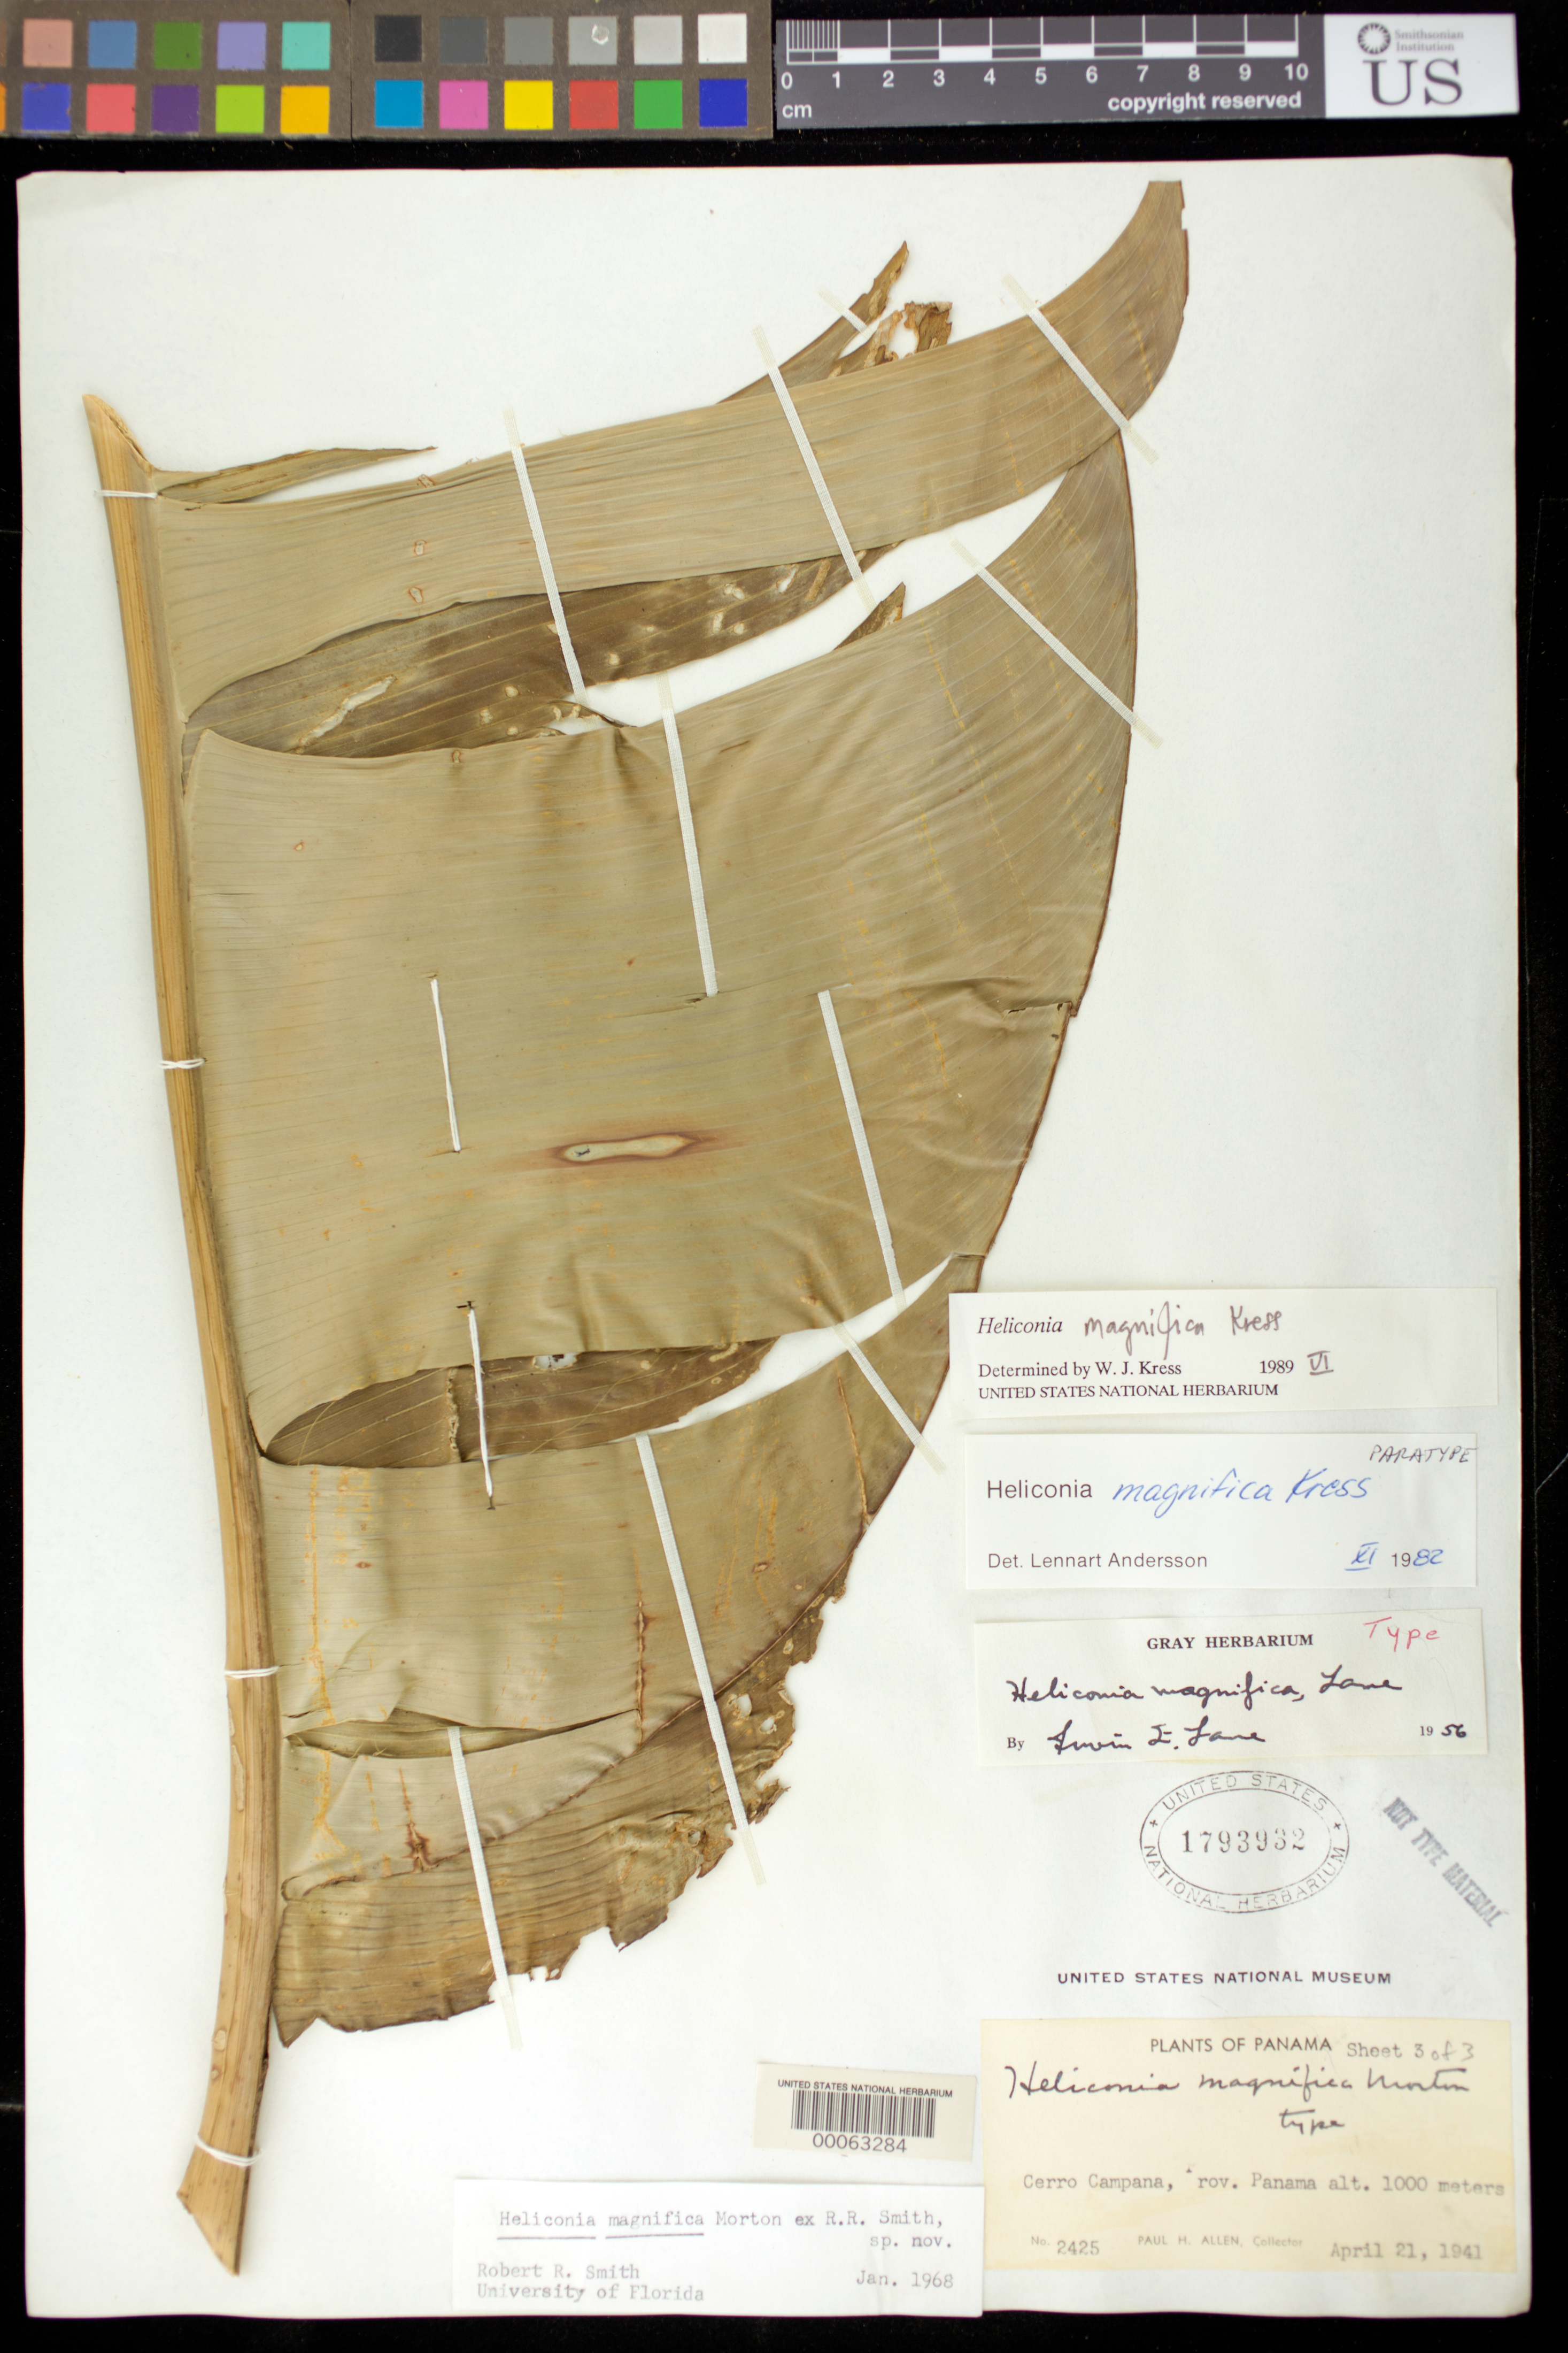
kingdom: Plantae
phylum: Tracheophyta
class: Liliopsida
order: Zingiberales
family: Heliconiaceae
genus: Heliconia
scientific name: Heliconia magnifica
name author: W.J. Kress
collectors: P. H. Allen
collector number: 2425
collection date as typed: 21 Apr 1941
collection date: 1941-04-21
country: Panama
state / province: Panamá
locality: Cerro Campana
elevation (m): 1000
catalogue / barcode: US 1793932